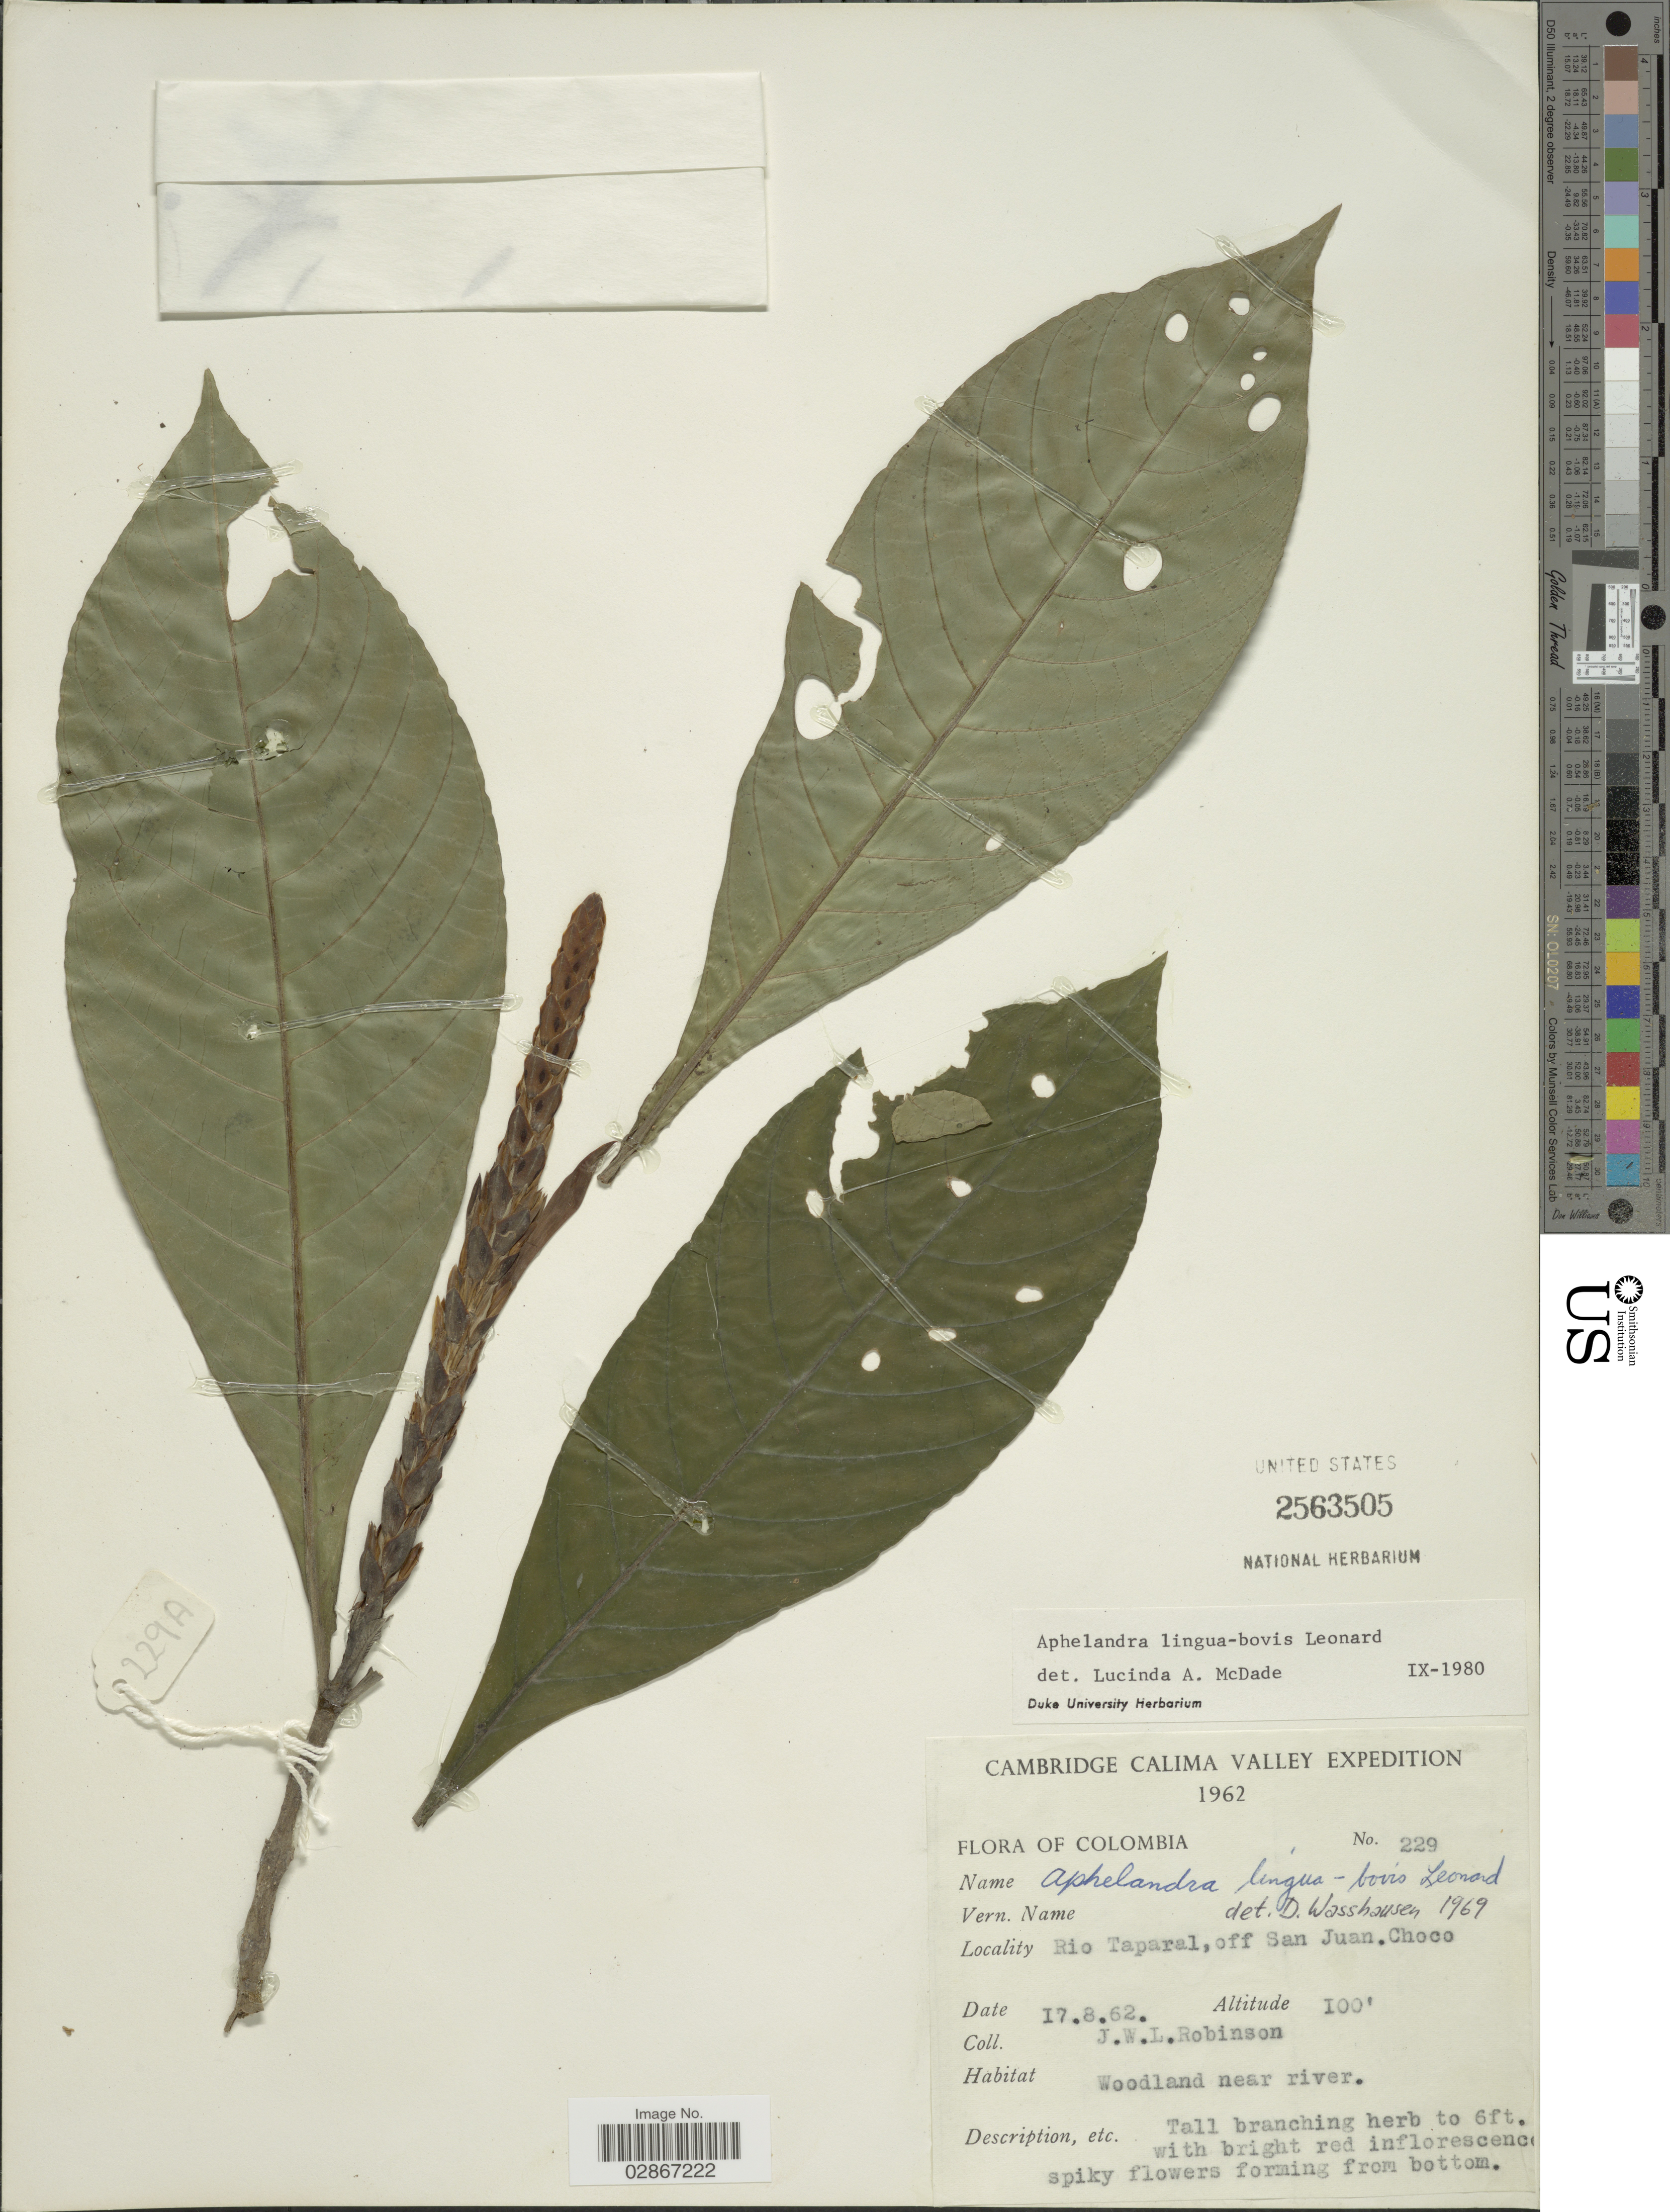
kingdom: Plantae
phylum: Tracheophyta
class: Magnoliopsida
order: Lamiales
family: Acanthaceae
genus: Aphelandra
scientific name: Aphelandra lingua-bovis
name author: Leonard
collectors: J. W. Robinson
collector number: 229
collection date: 1962-08-17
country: Colombia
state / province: Chocó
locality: Rio Taparal, off San Juan. Calima Valley.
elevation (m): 30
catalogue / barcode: US 2563505